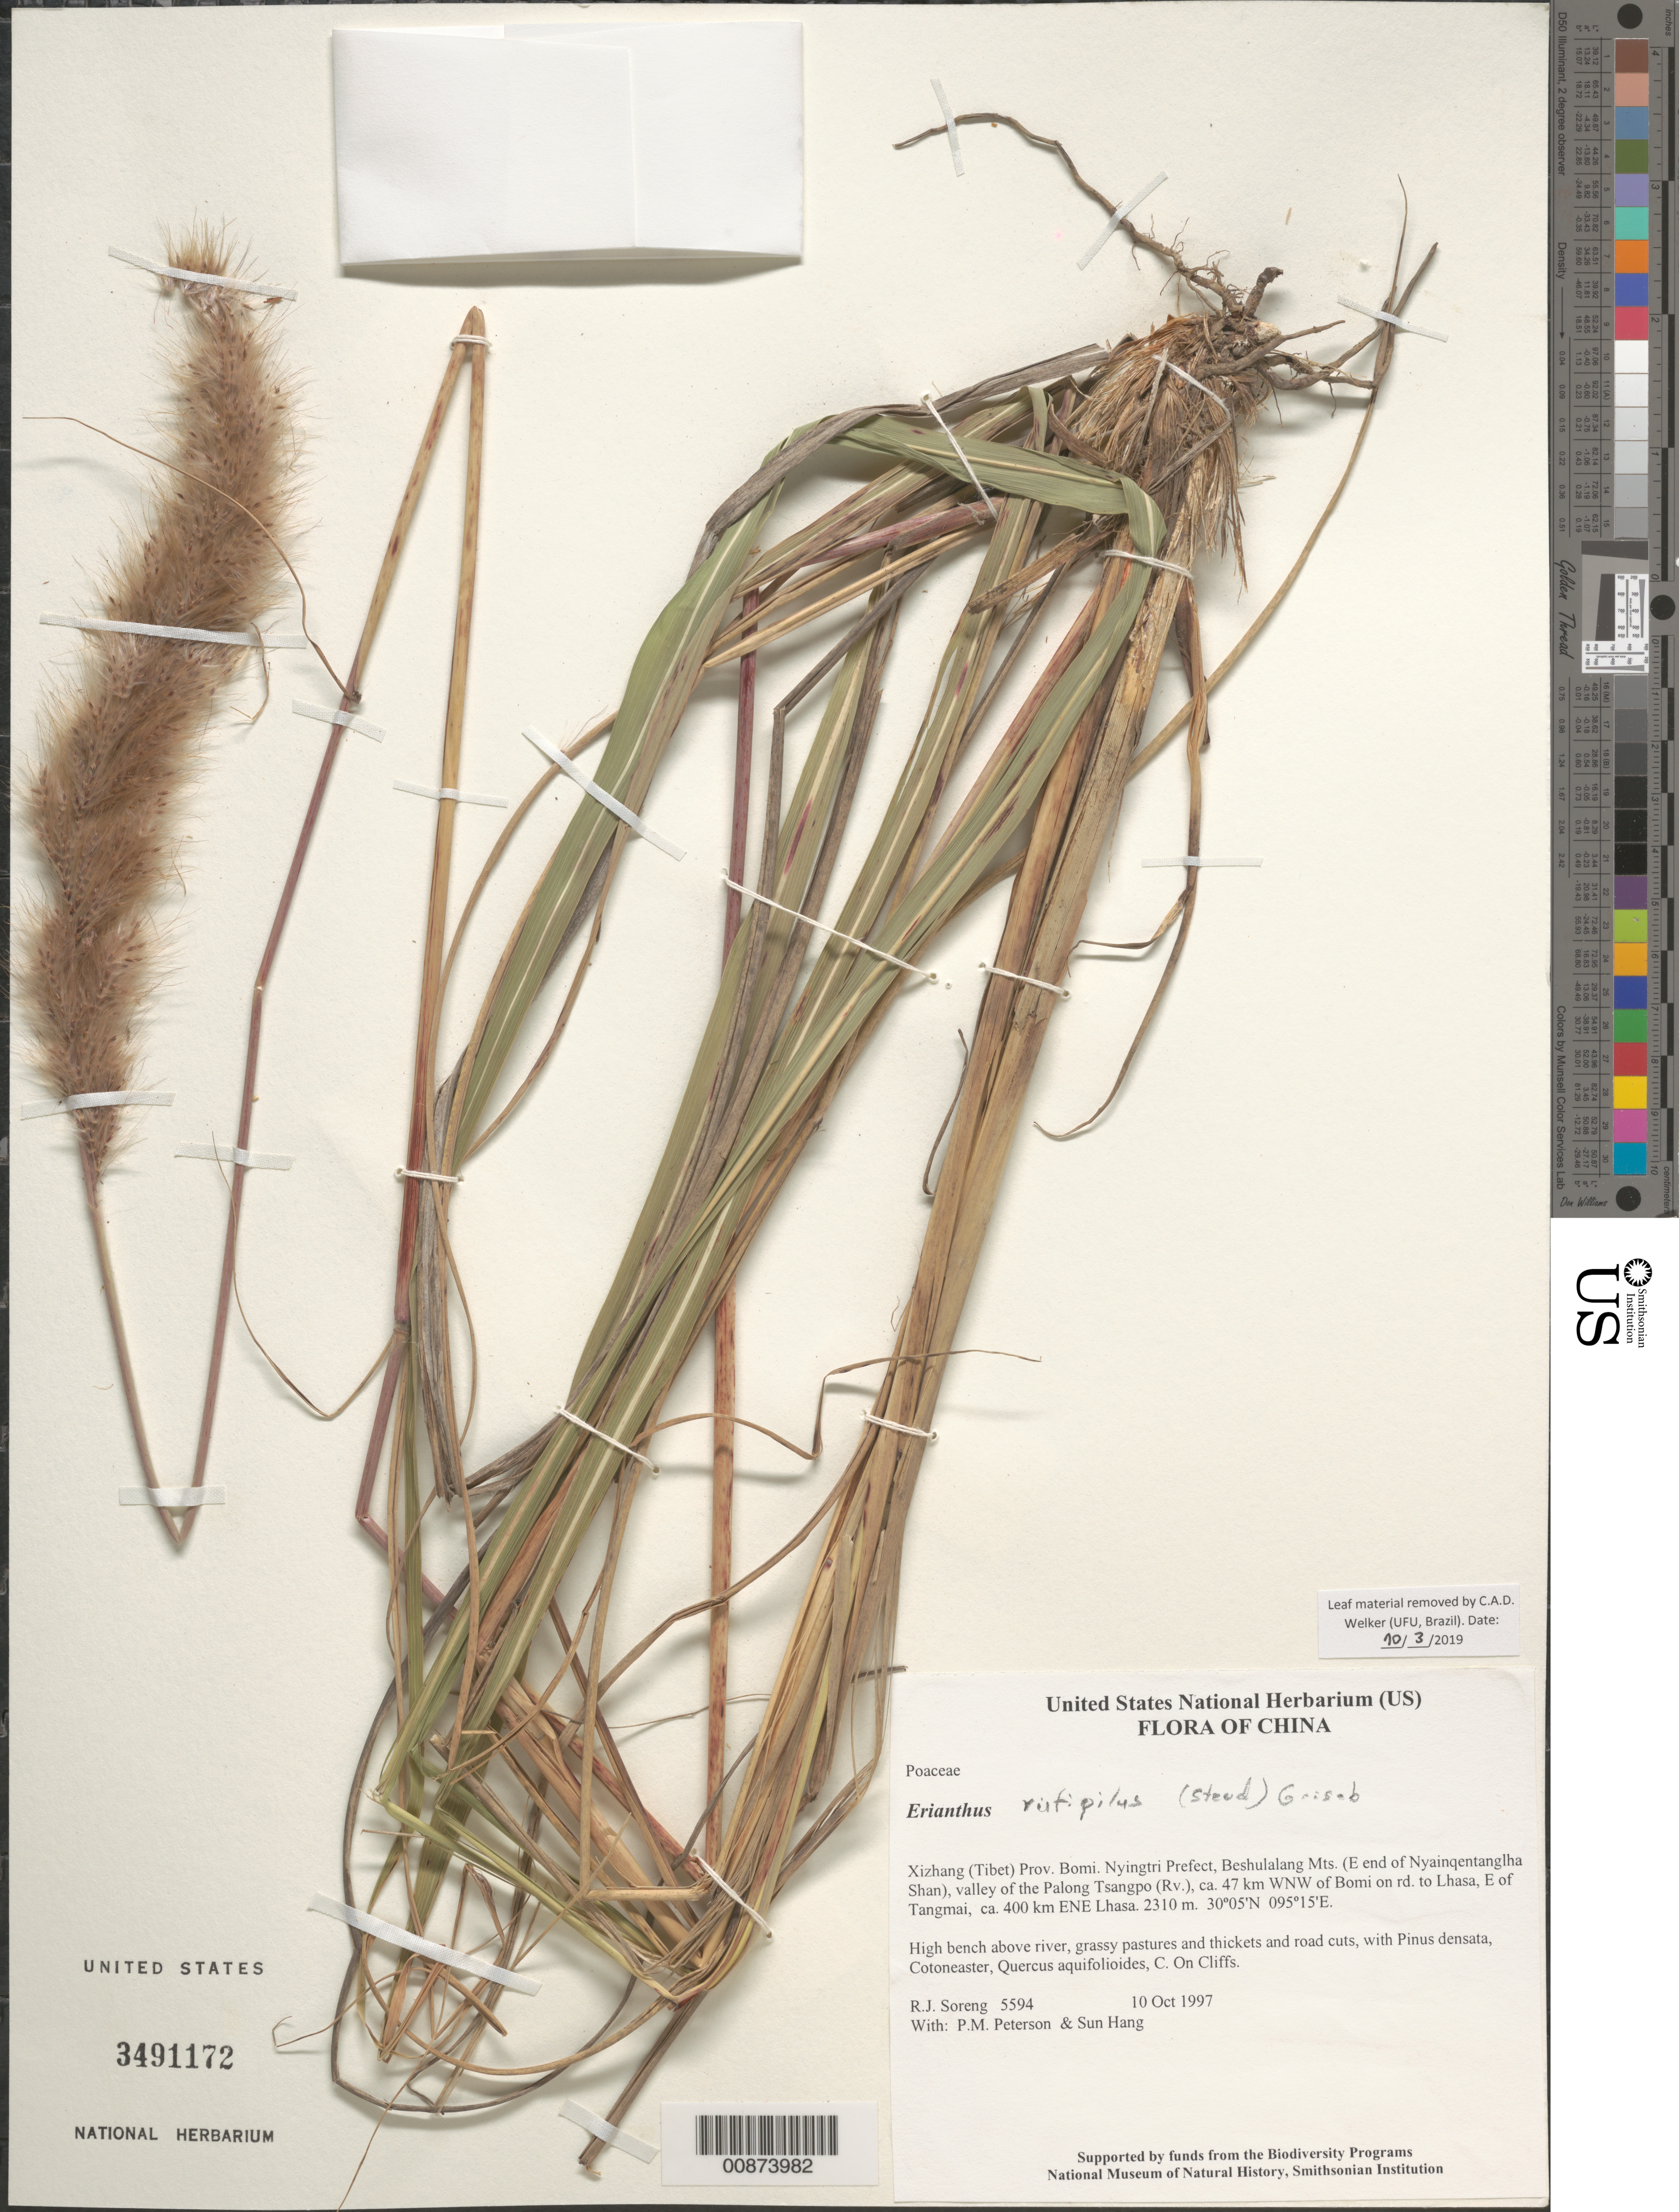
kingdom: Plantae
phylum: Tracheophyta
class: Liliopsida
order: Poales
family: Poaceae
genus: Saccharum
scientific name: Saccharum rufipilum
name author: Steud.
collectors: R. J. Soreng, P. M. Peterson & Sun Hang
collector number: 5594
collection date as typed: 10 Oct 1997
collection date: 1997-10-10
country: China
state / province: Xizang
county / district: Bomi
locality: Nyingtri Prefect, Beshulalang Mts. (E end of Nyainqentanglha Shan), valley of the Palong Tsangpo (Rv.), ca. 47 km WNW of Bomi on rd. to Lhasa, E of Tangmai, ca. 400 km ENE Lhasa.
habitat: High bench above river, grassy pastures and thickets and road cuts, with Pinus densata, Cotoneaster, Quercus aquifolioides, C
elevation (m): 2310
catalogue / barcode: US 3491172